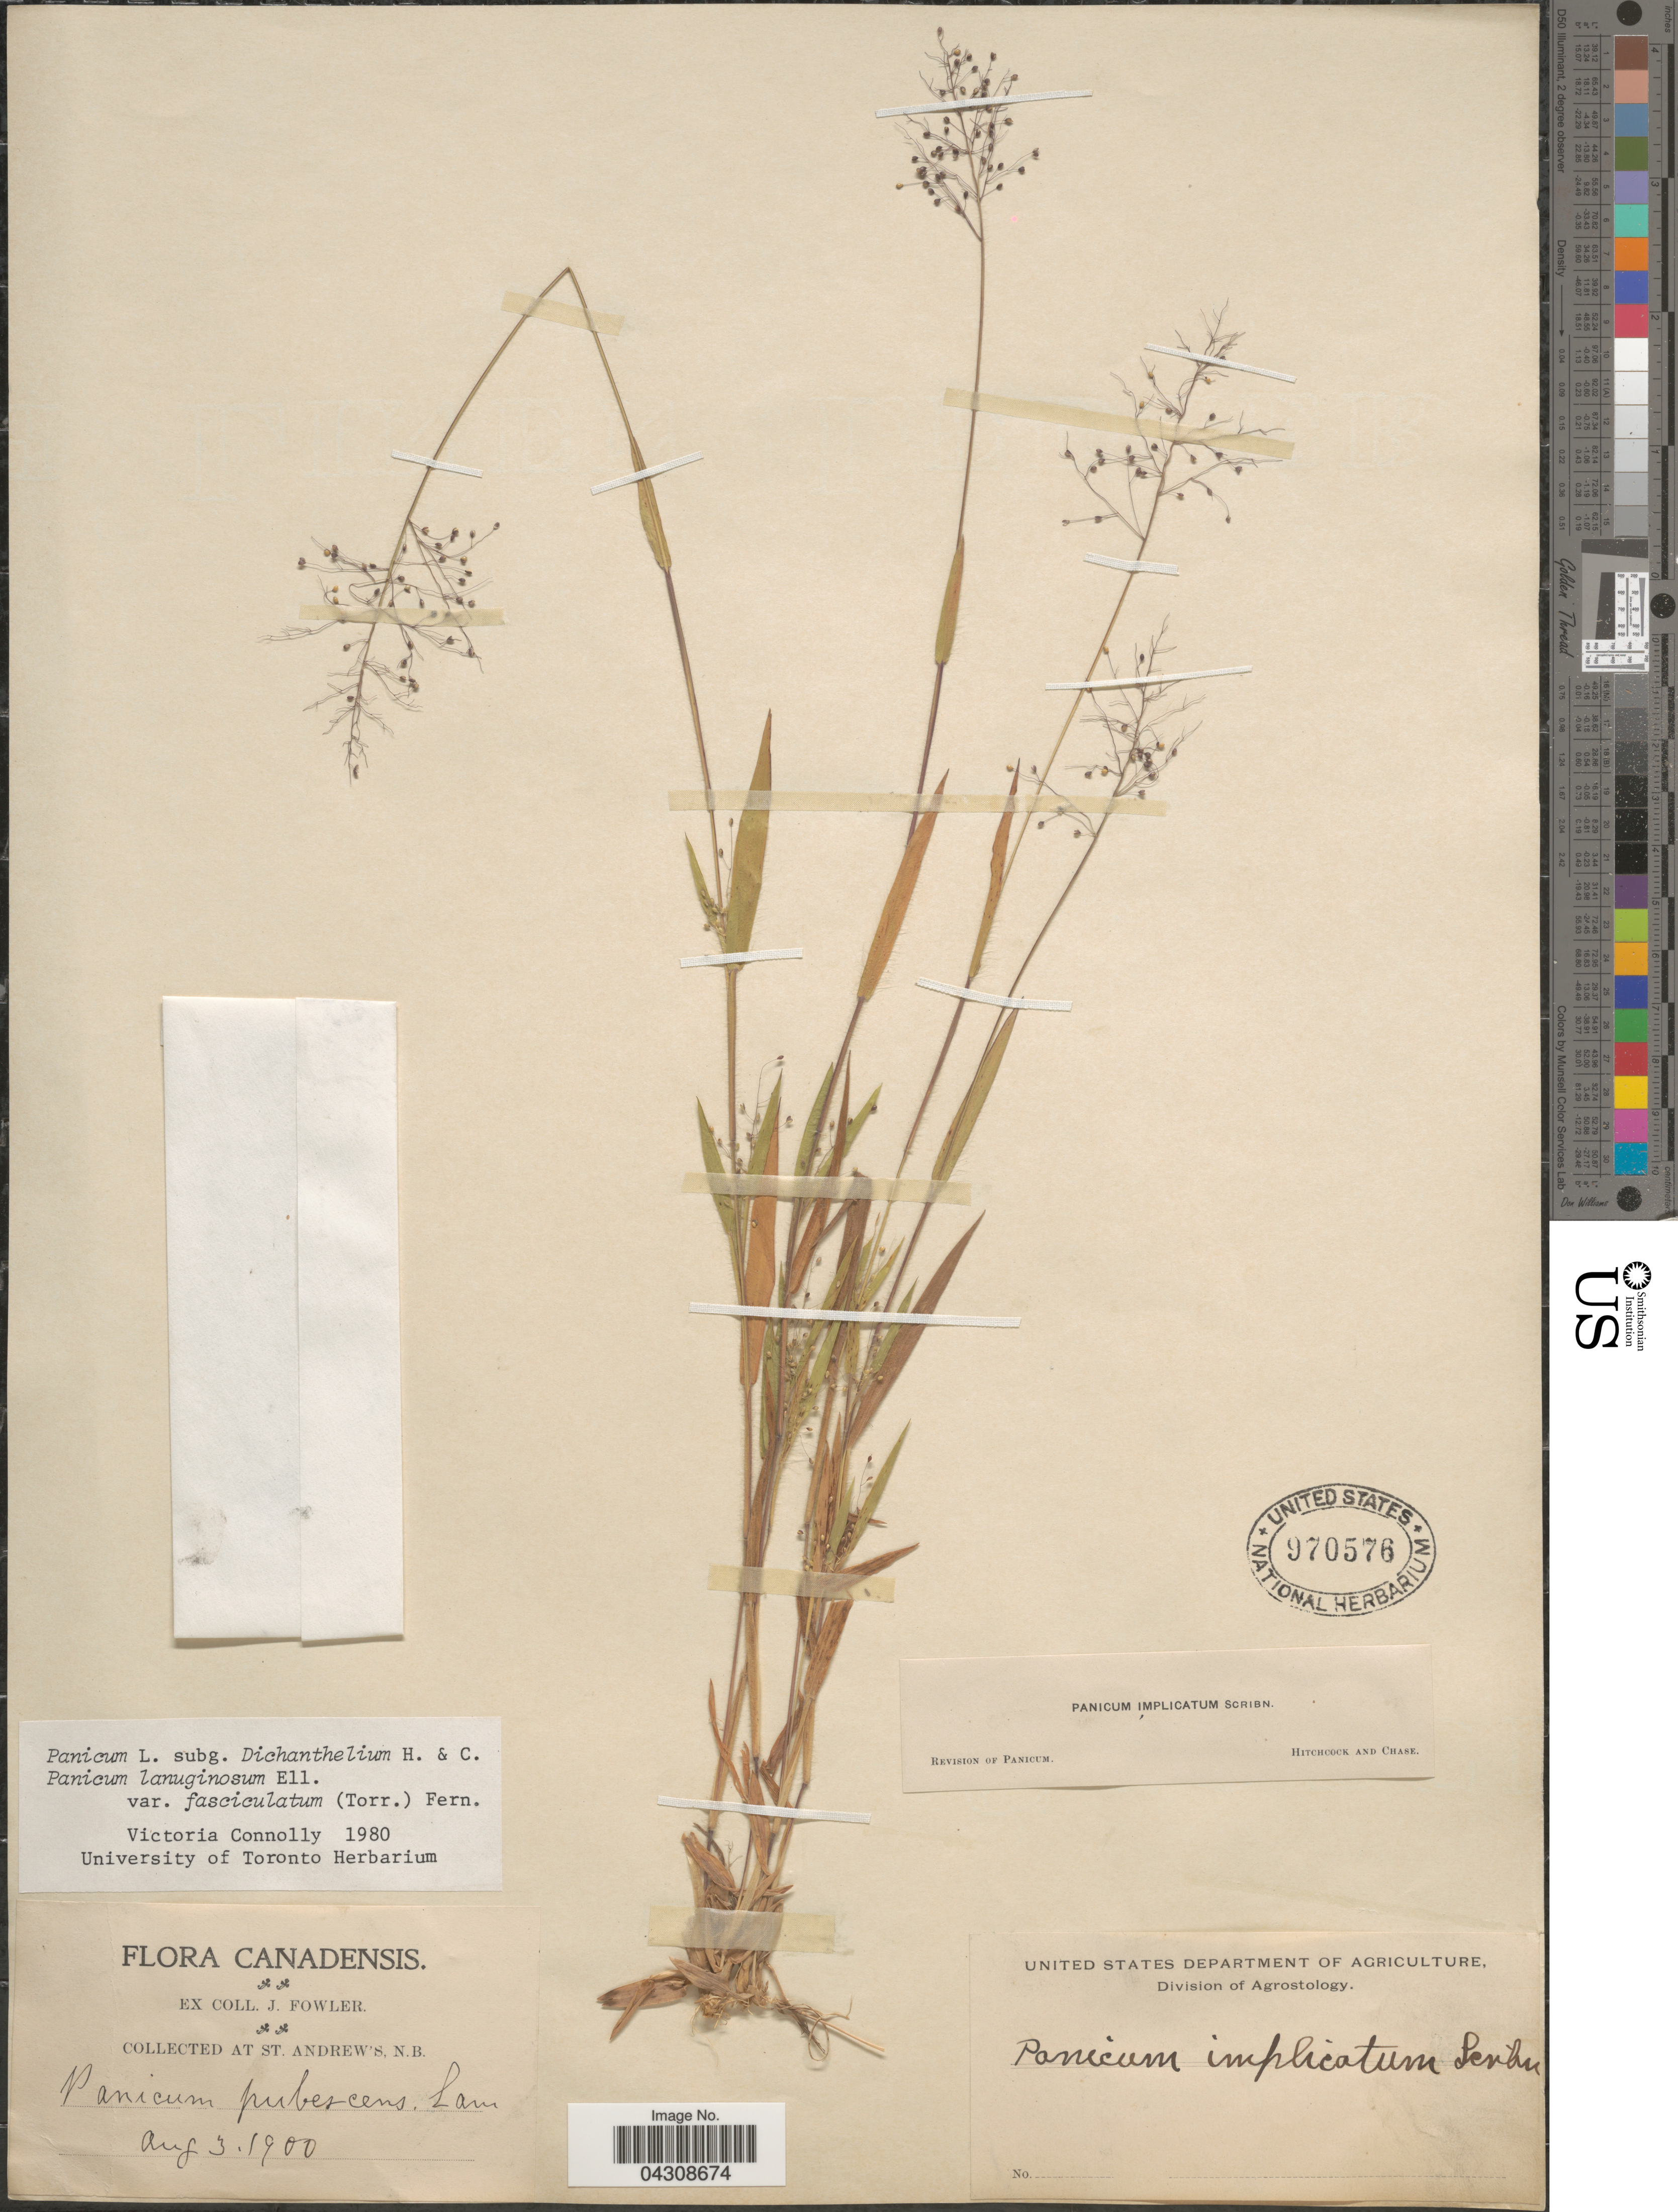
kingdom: Plantae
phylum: Tracheophyta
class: Liliopsida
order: Poales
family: Poaceae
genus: Dichanthelium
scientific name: Dichanthelium acuminatum var. acuminatum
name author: (Sw.) Gould & C.A. Clark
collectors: J. Fowler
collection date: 1900-08-03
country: Canada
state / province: New Brunswick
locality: Canadensis. At St. Andrew's.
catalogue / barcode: US 970576